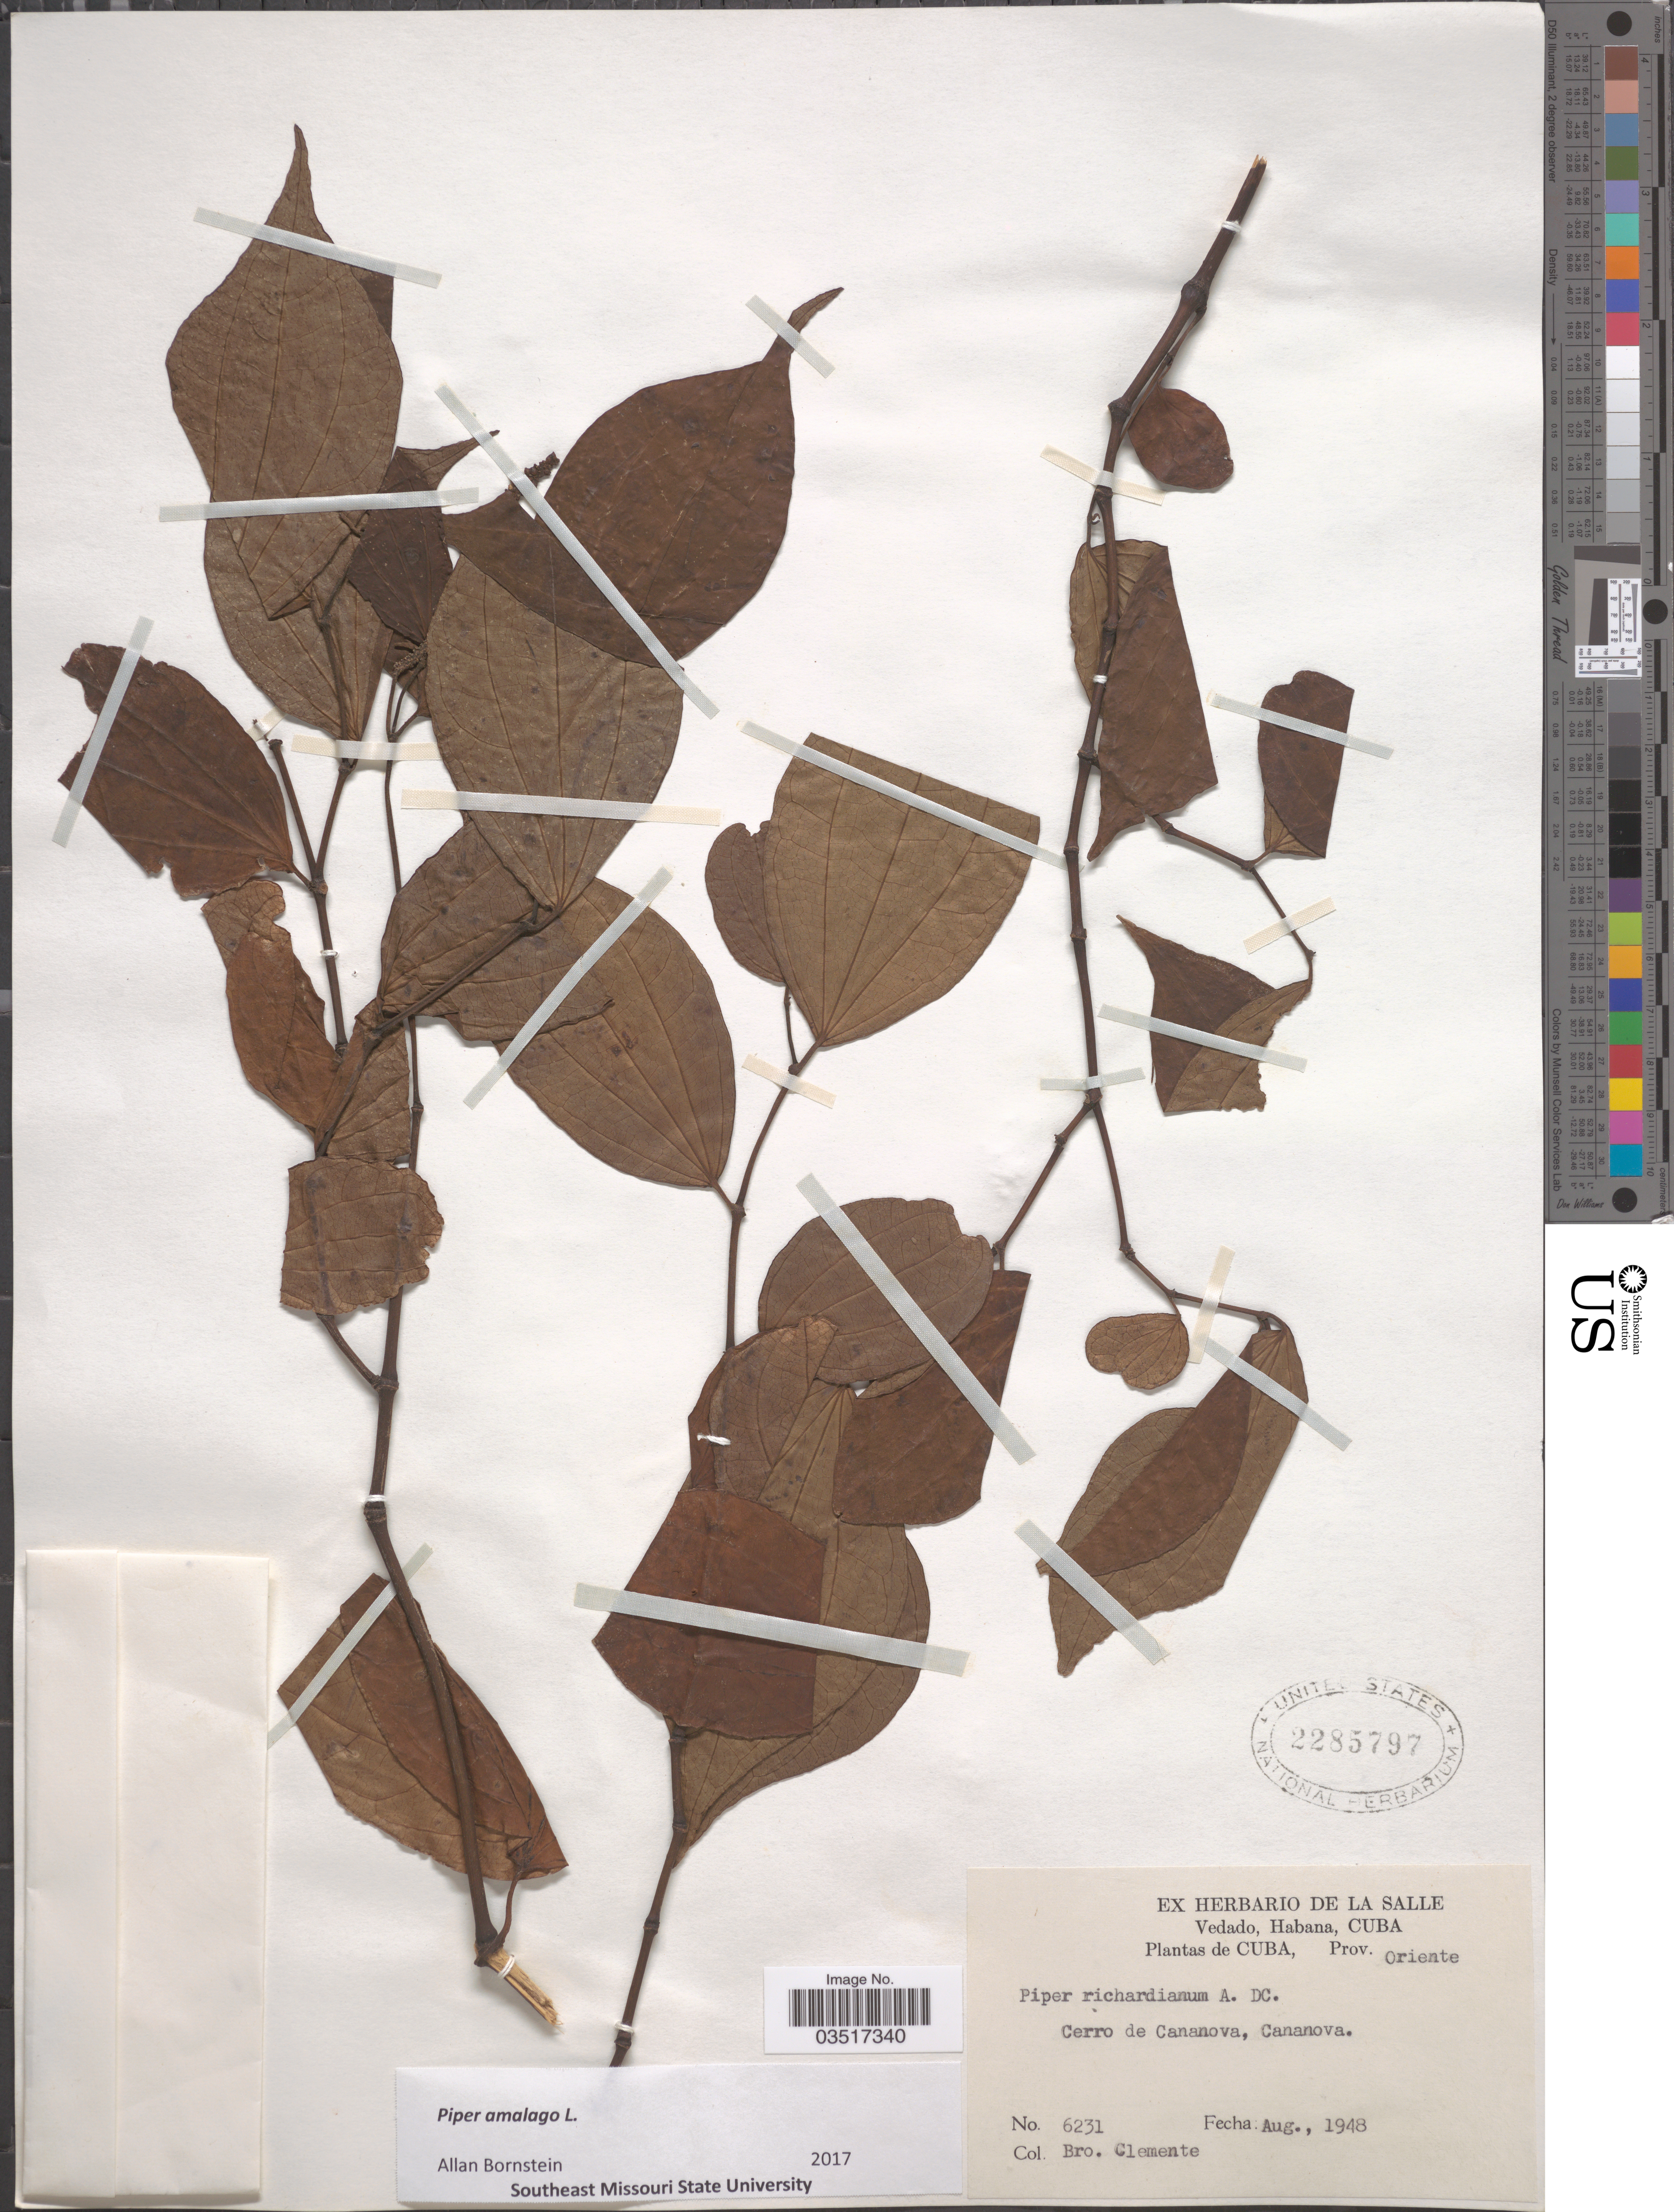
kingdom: Plantae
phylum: Tracheophyta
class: Magnoliopsida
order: Piperales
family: Piperaceae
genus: Piper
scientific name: Piper amalago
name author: L.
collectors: Bro. Clemente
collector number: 6231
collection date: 1948-08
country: Cuba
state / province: Oriente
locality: Cerro de Cananova, Cananova.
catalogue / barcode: US 2285797